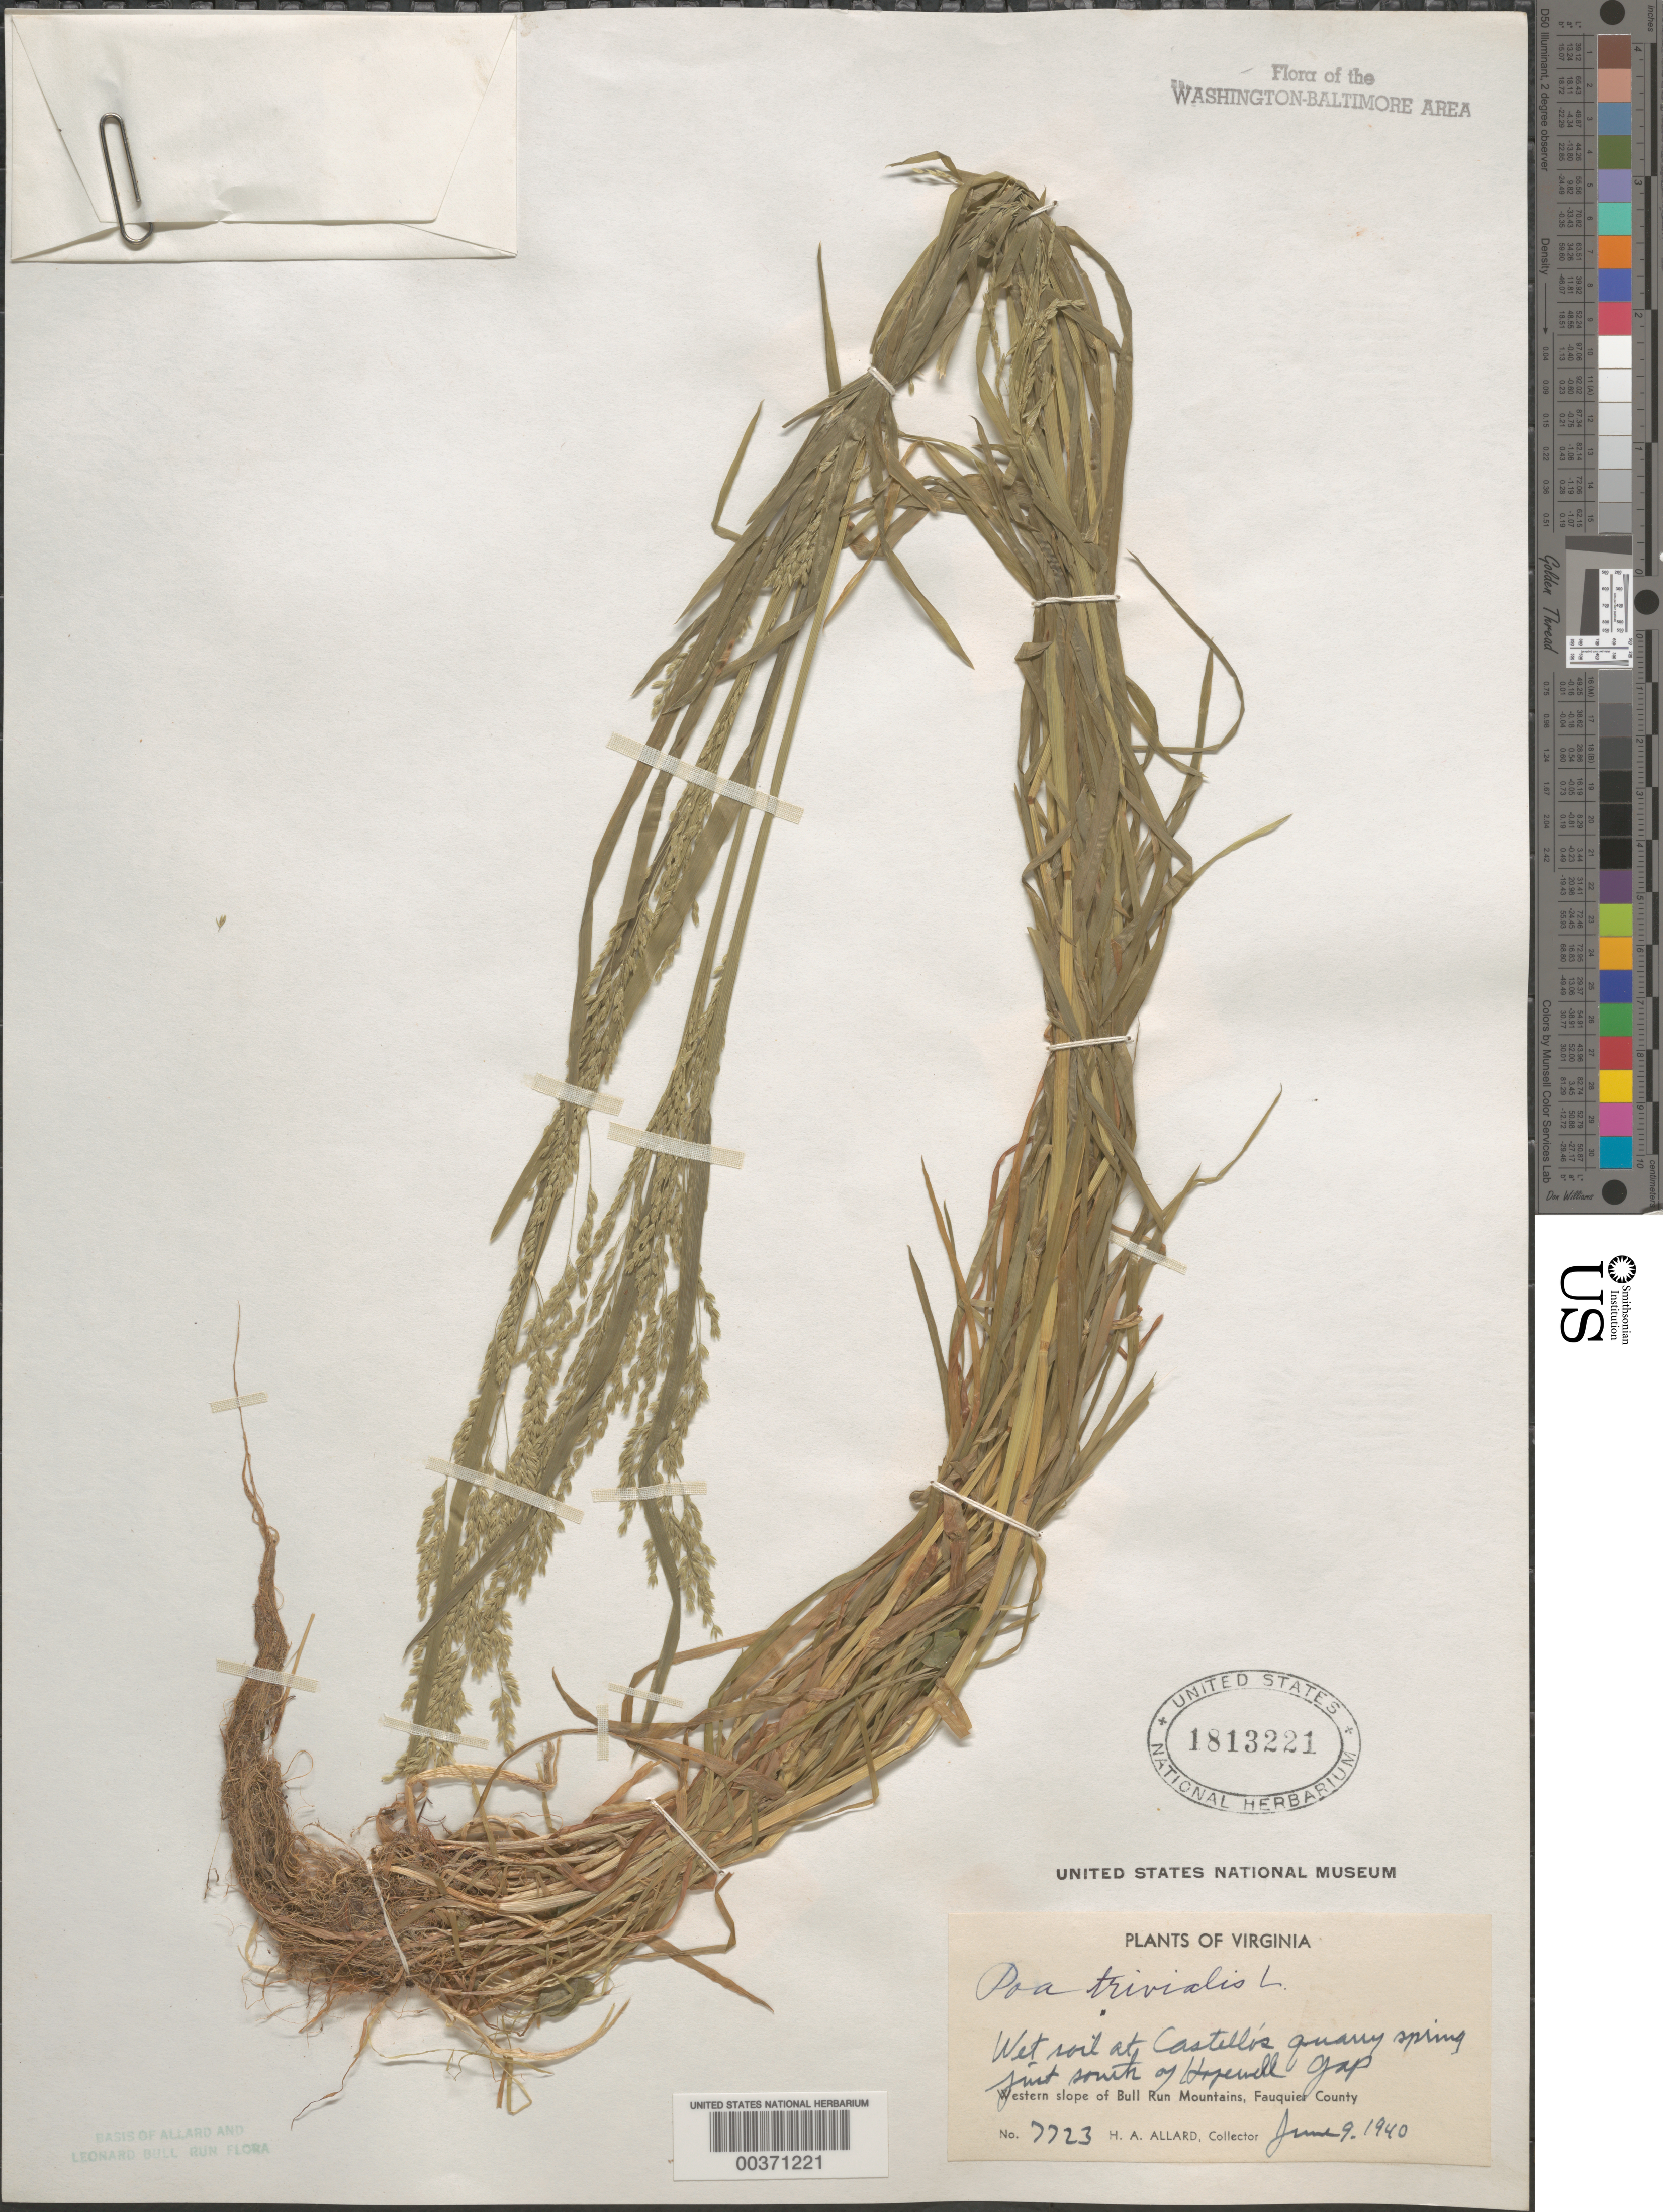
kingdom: Plantae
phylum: Tracheophyta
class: Liliopsida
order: Poales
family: Poaceae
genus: Poa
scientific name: Poa trivialis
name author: L.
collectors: H. A. Allard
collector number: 7723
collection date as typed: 09 Jun 1940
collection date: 1940-06-09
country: United States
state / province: Virginia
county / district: Fauquier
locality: South of Hopewell Gap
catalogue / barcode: US 1813221